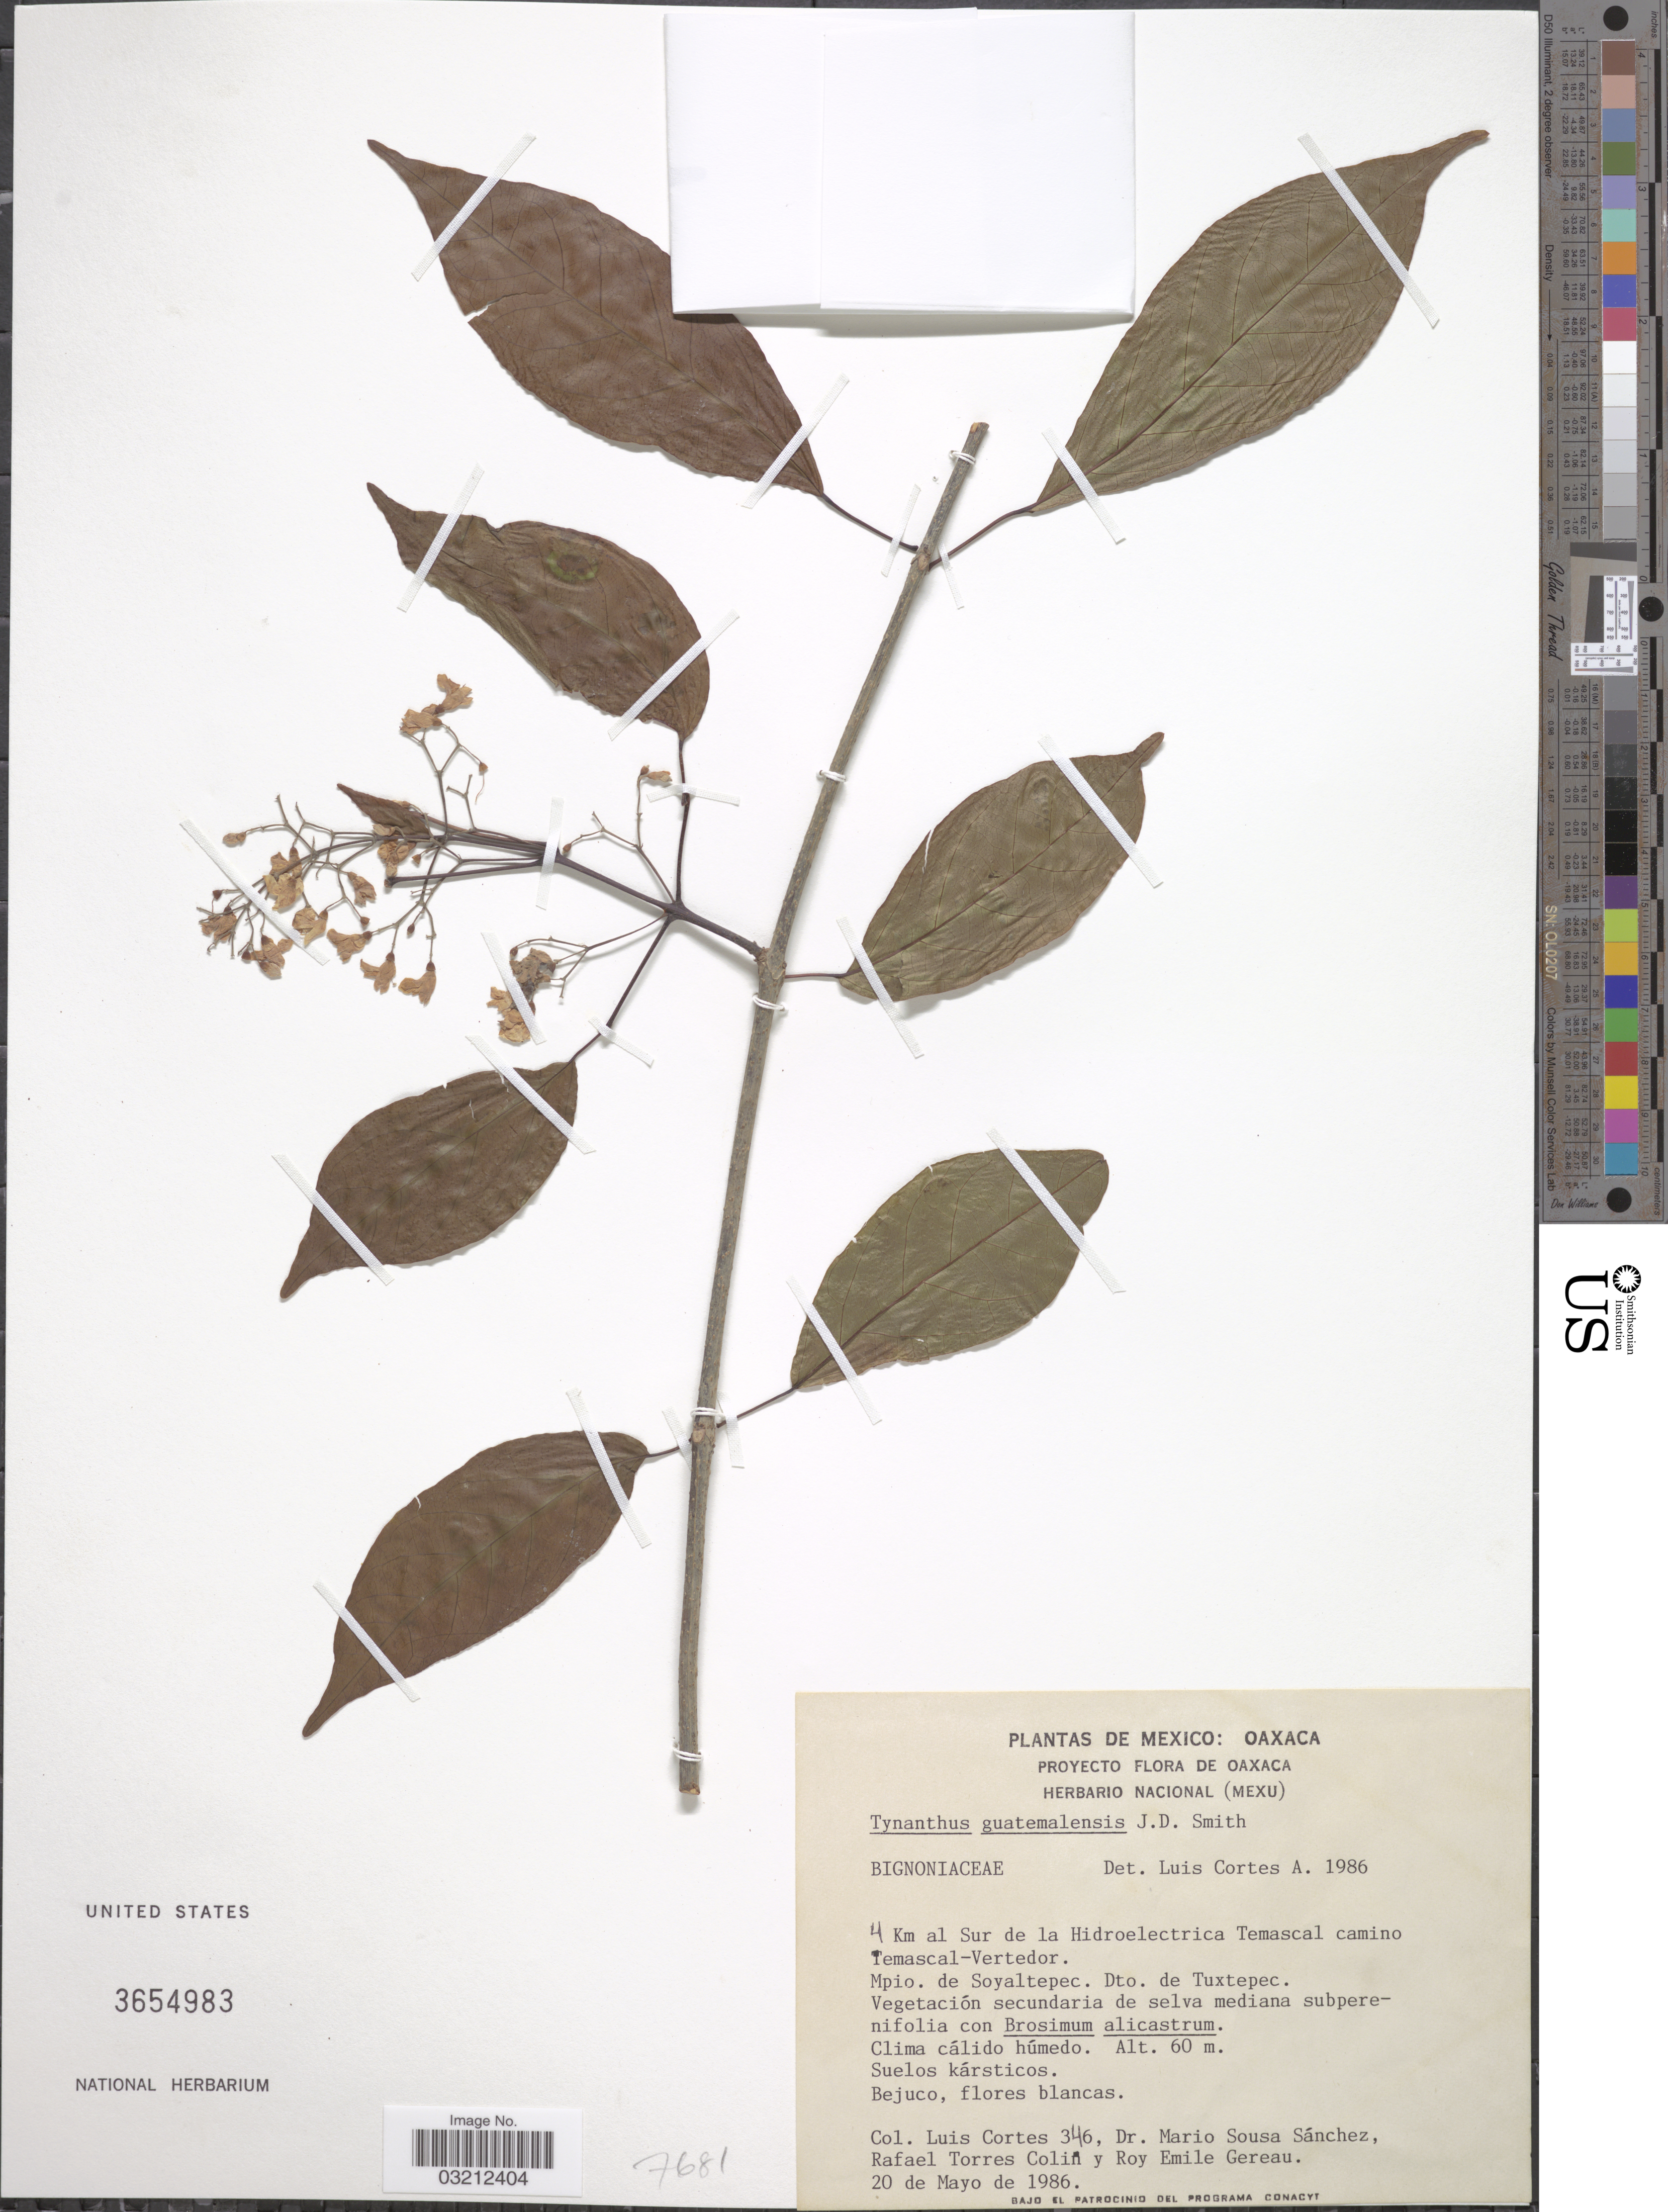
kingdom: Plantae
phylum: Tracheophyta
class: Magnoliopsida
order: Lamiales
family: Bignoniaceae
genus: Tynanthus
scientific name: Tynanthus guatemalensis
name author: Donn. Sm.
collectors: L. Cortes, M. Sousa S., R. Torres C. & R. E. Gereau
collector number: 346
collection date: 1986-05-20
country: Mexico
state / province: Oaxaca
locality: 4 Km al Sur de la Hidroelectrica Temascal camino Temascal-Vertedor. Mpio. de Soyaltepec. Dto. de Tuxtepec.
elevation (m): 60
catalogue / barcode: US 3654983